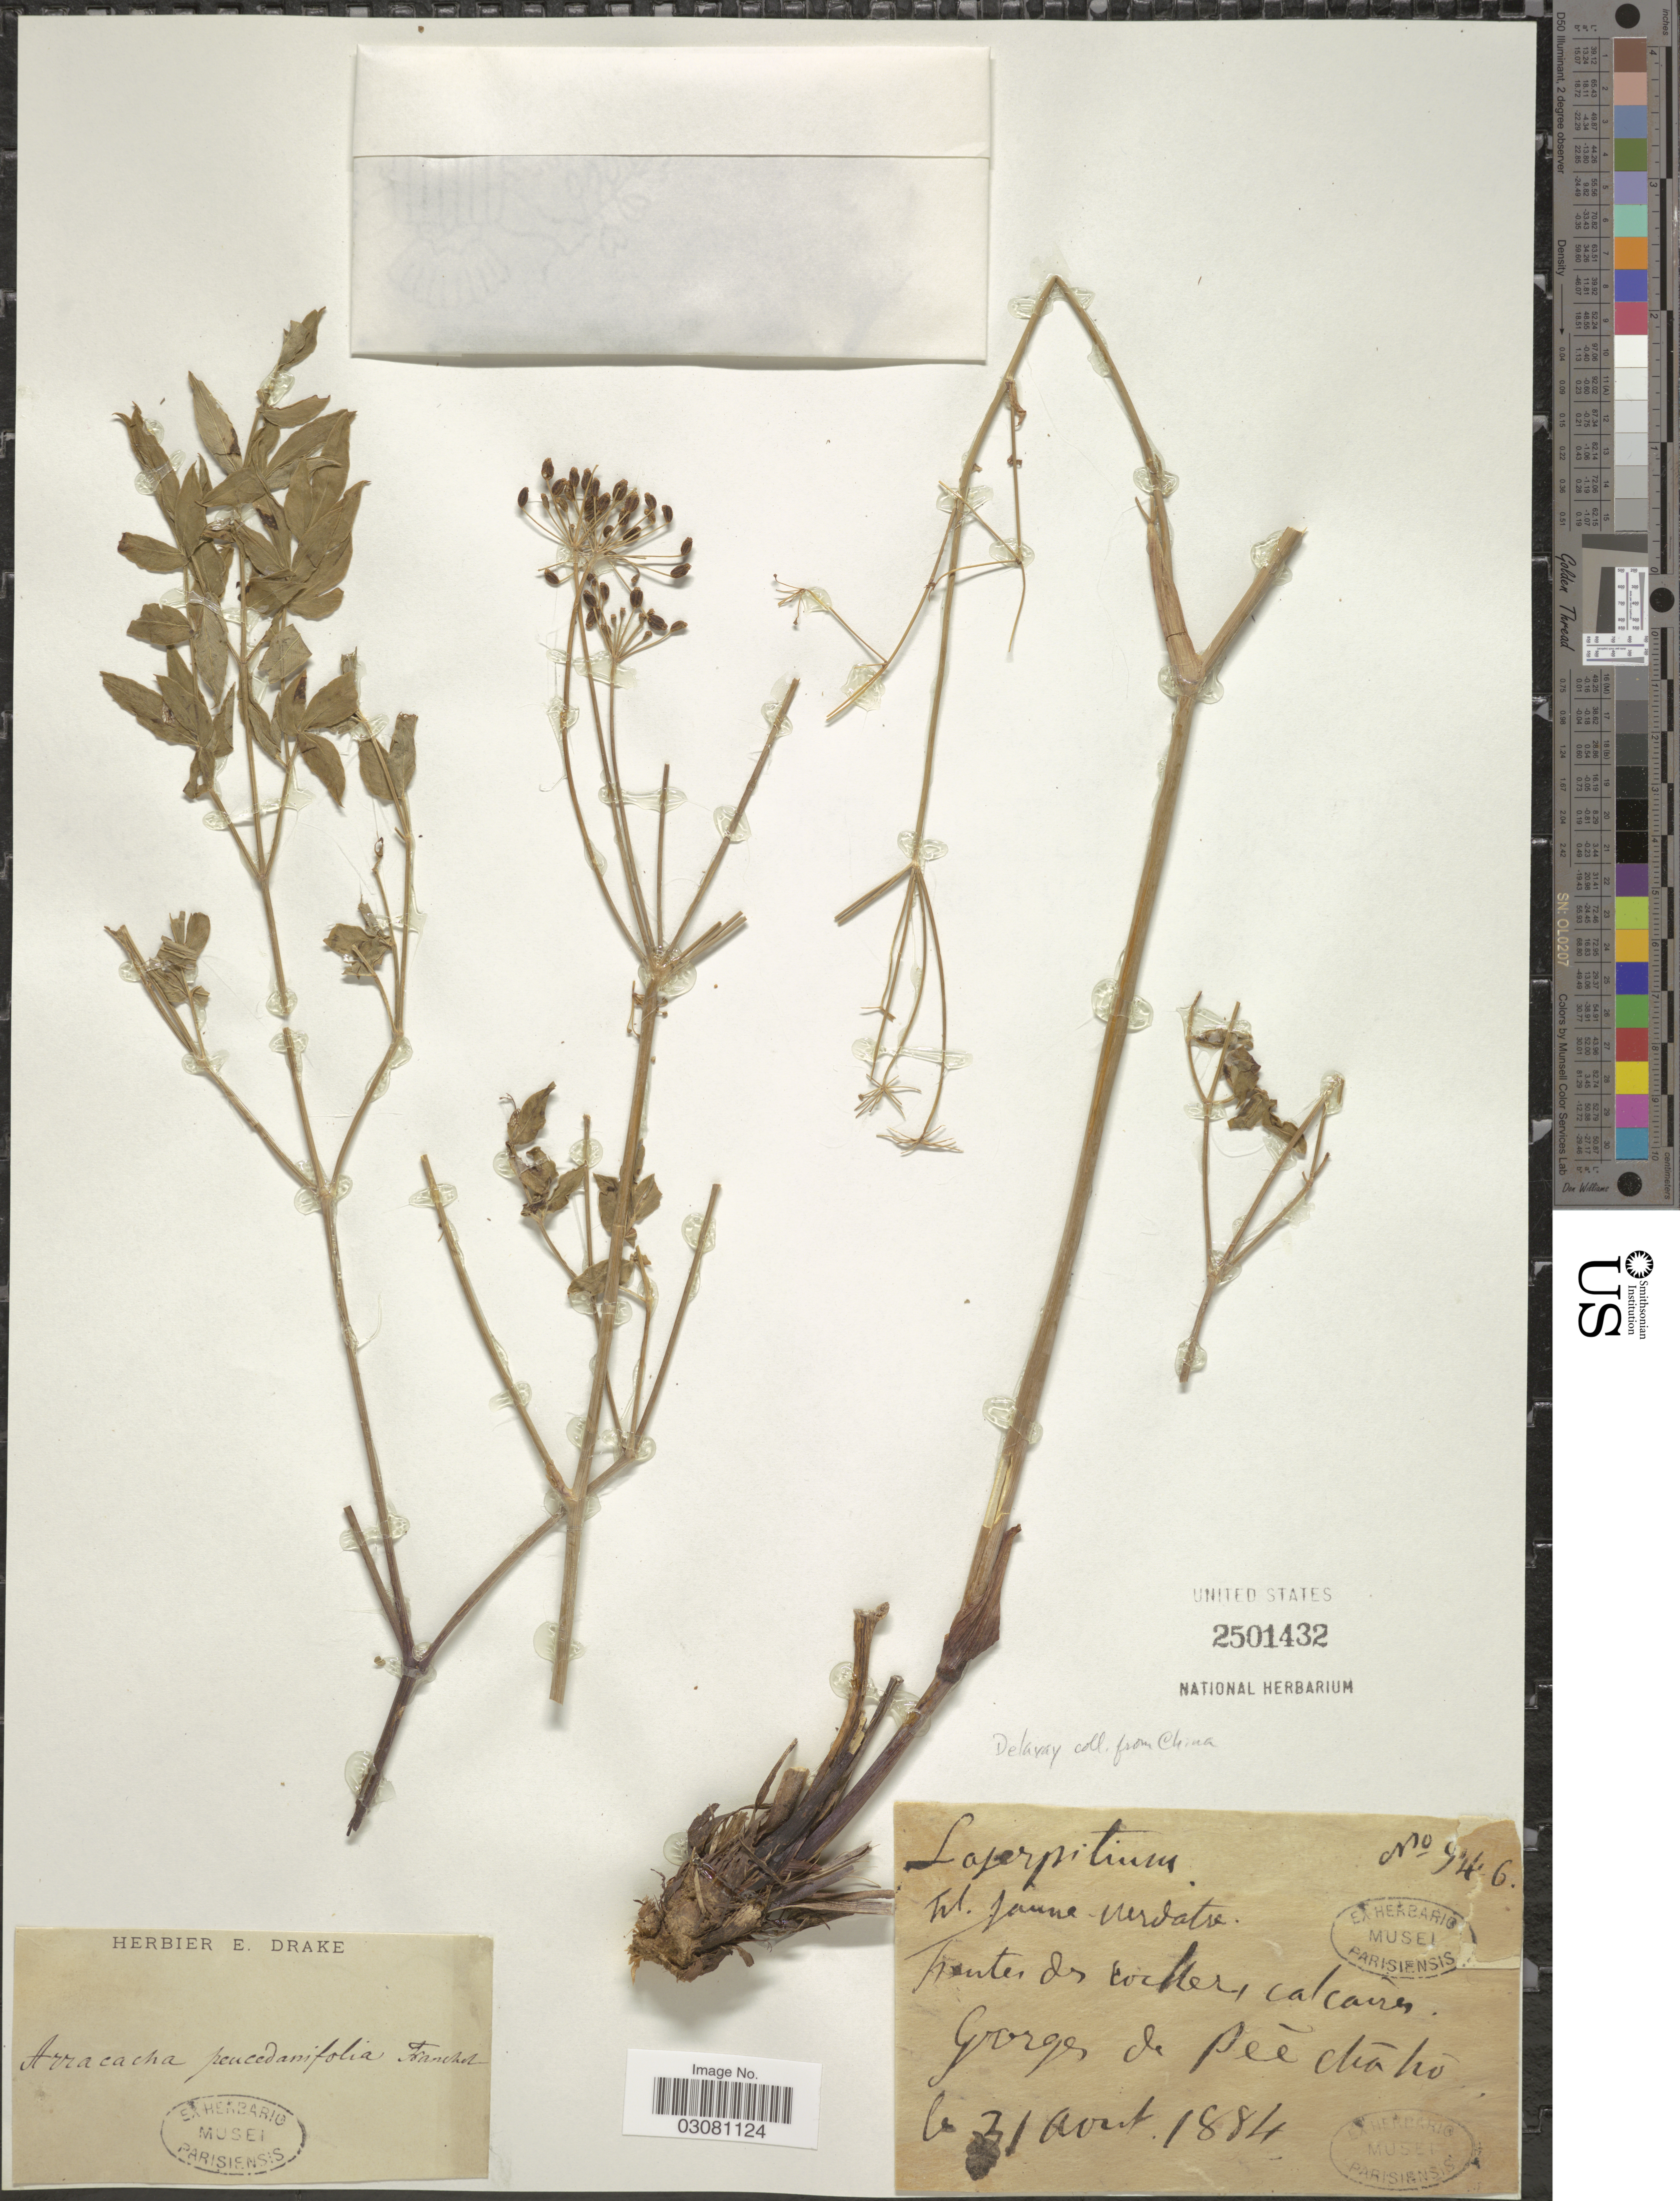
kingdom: Plantae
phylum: Tracheophyta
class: Magnoliopsida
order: Apiales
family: Apiaceae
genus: Arracacia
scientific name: Arracacia peucedanifolia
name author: Franch.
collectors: ex herb. E. Drake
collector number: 946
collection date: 1884-08-31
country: China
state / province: Yunnan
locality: Gorges de Peechaho.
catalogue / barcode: US 2501432